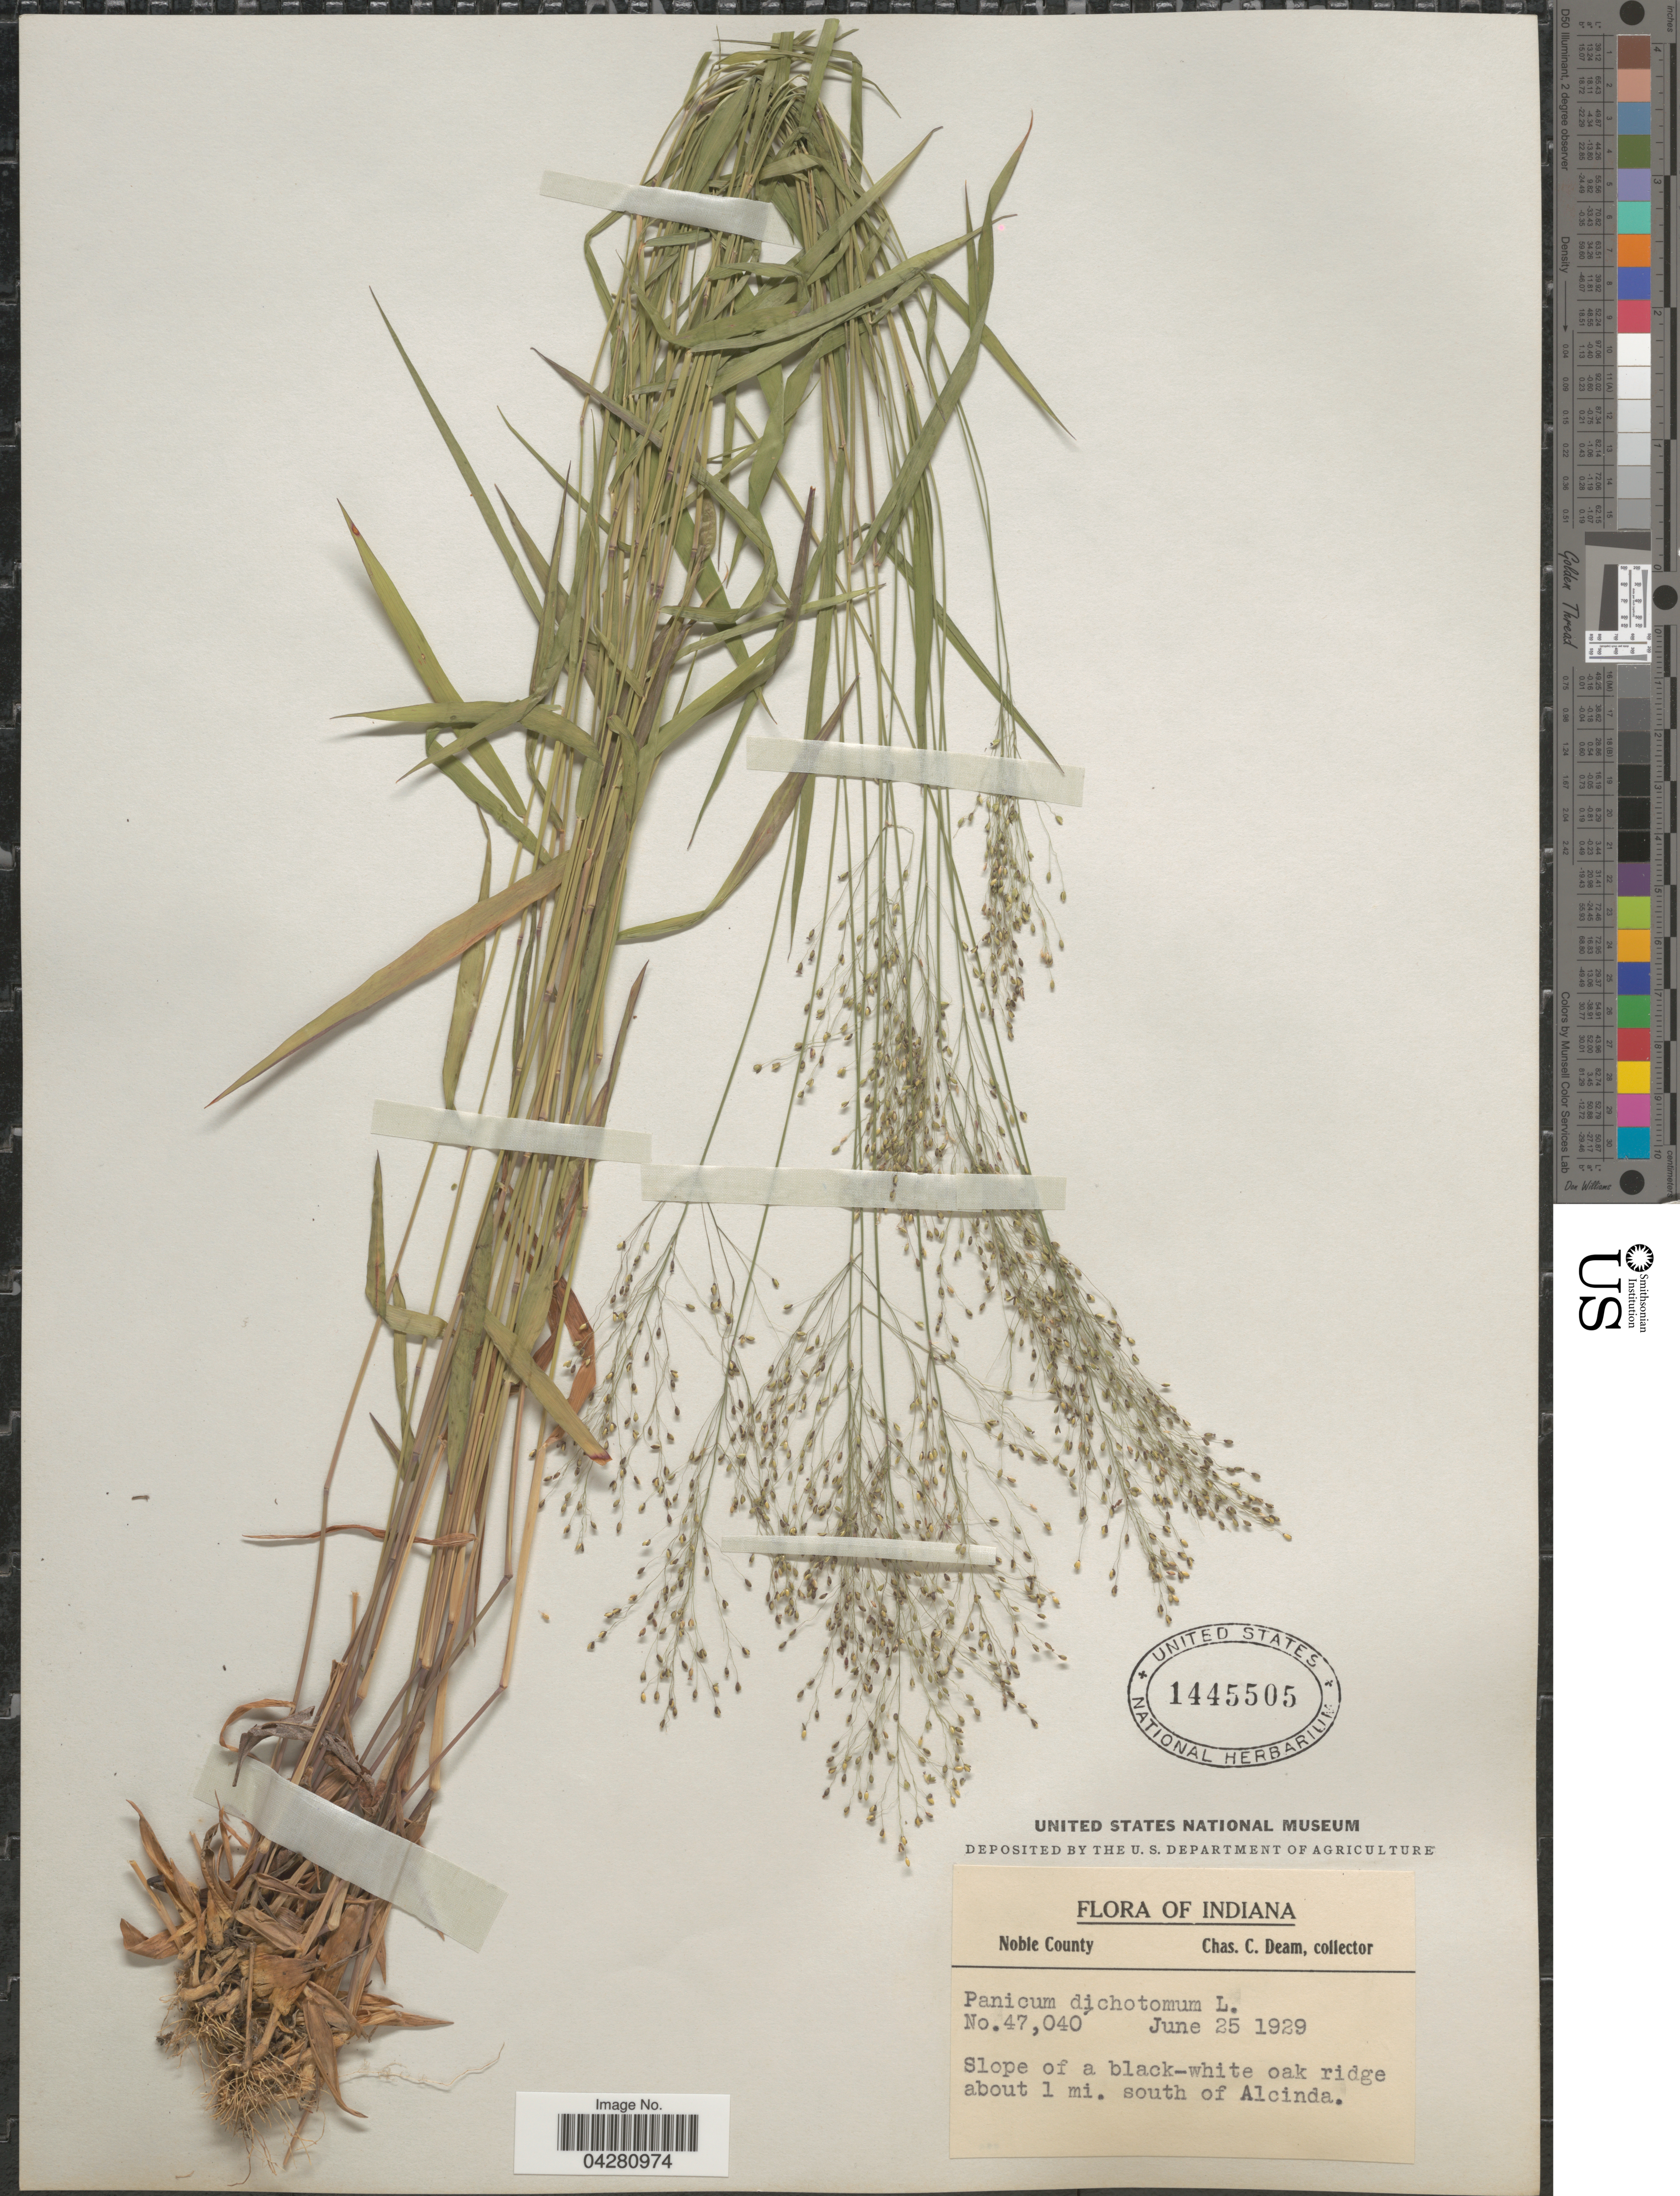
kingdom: Plantae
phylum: Tracheophyta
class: Liliopsida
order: Poales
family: Poaceae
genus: Dichanthelium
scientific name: Dichanthelium dichotomum var. dichotomum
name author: (L.) Gould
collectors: C. C. Deam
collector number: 47040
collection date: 1929-06-25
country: United States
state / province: Indiana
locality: Noble County. Slope of a black-white oak ridge about 1 mi. south of Alcinda.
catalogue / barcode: US 1445505